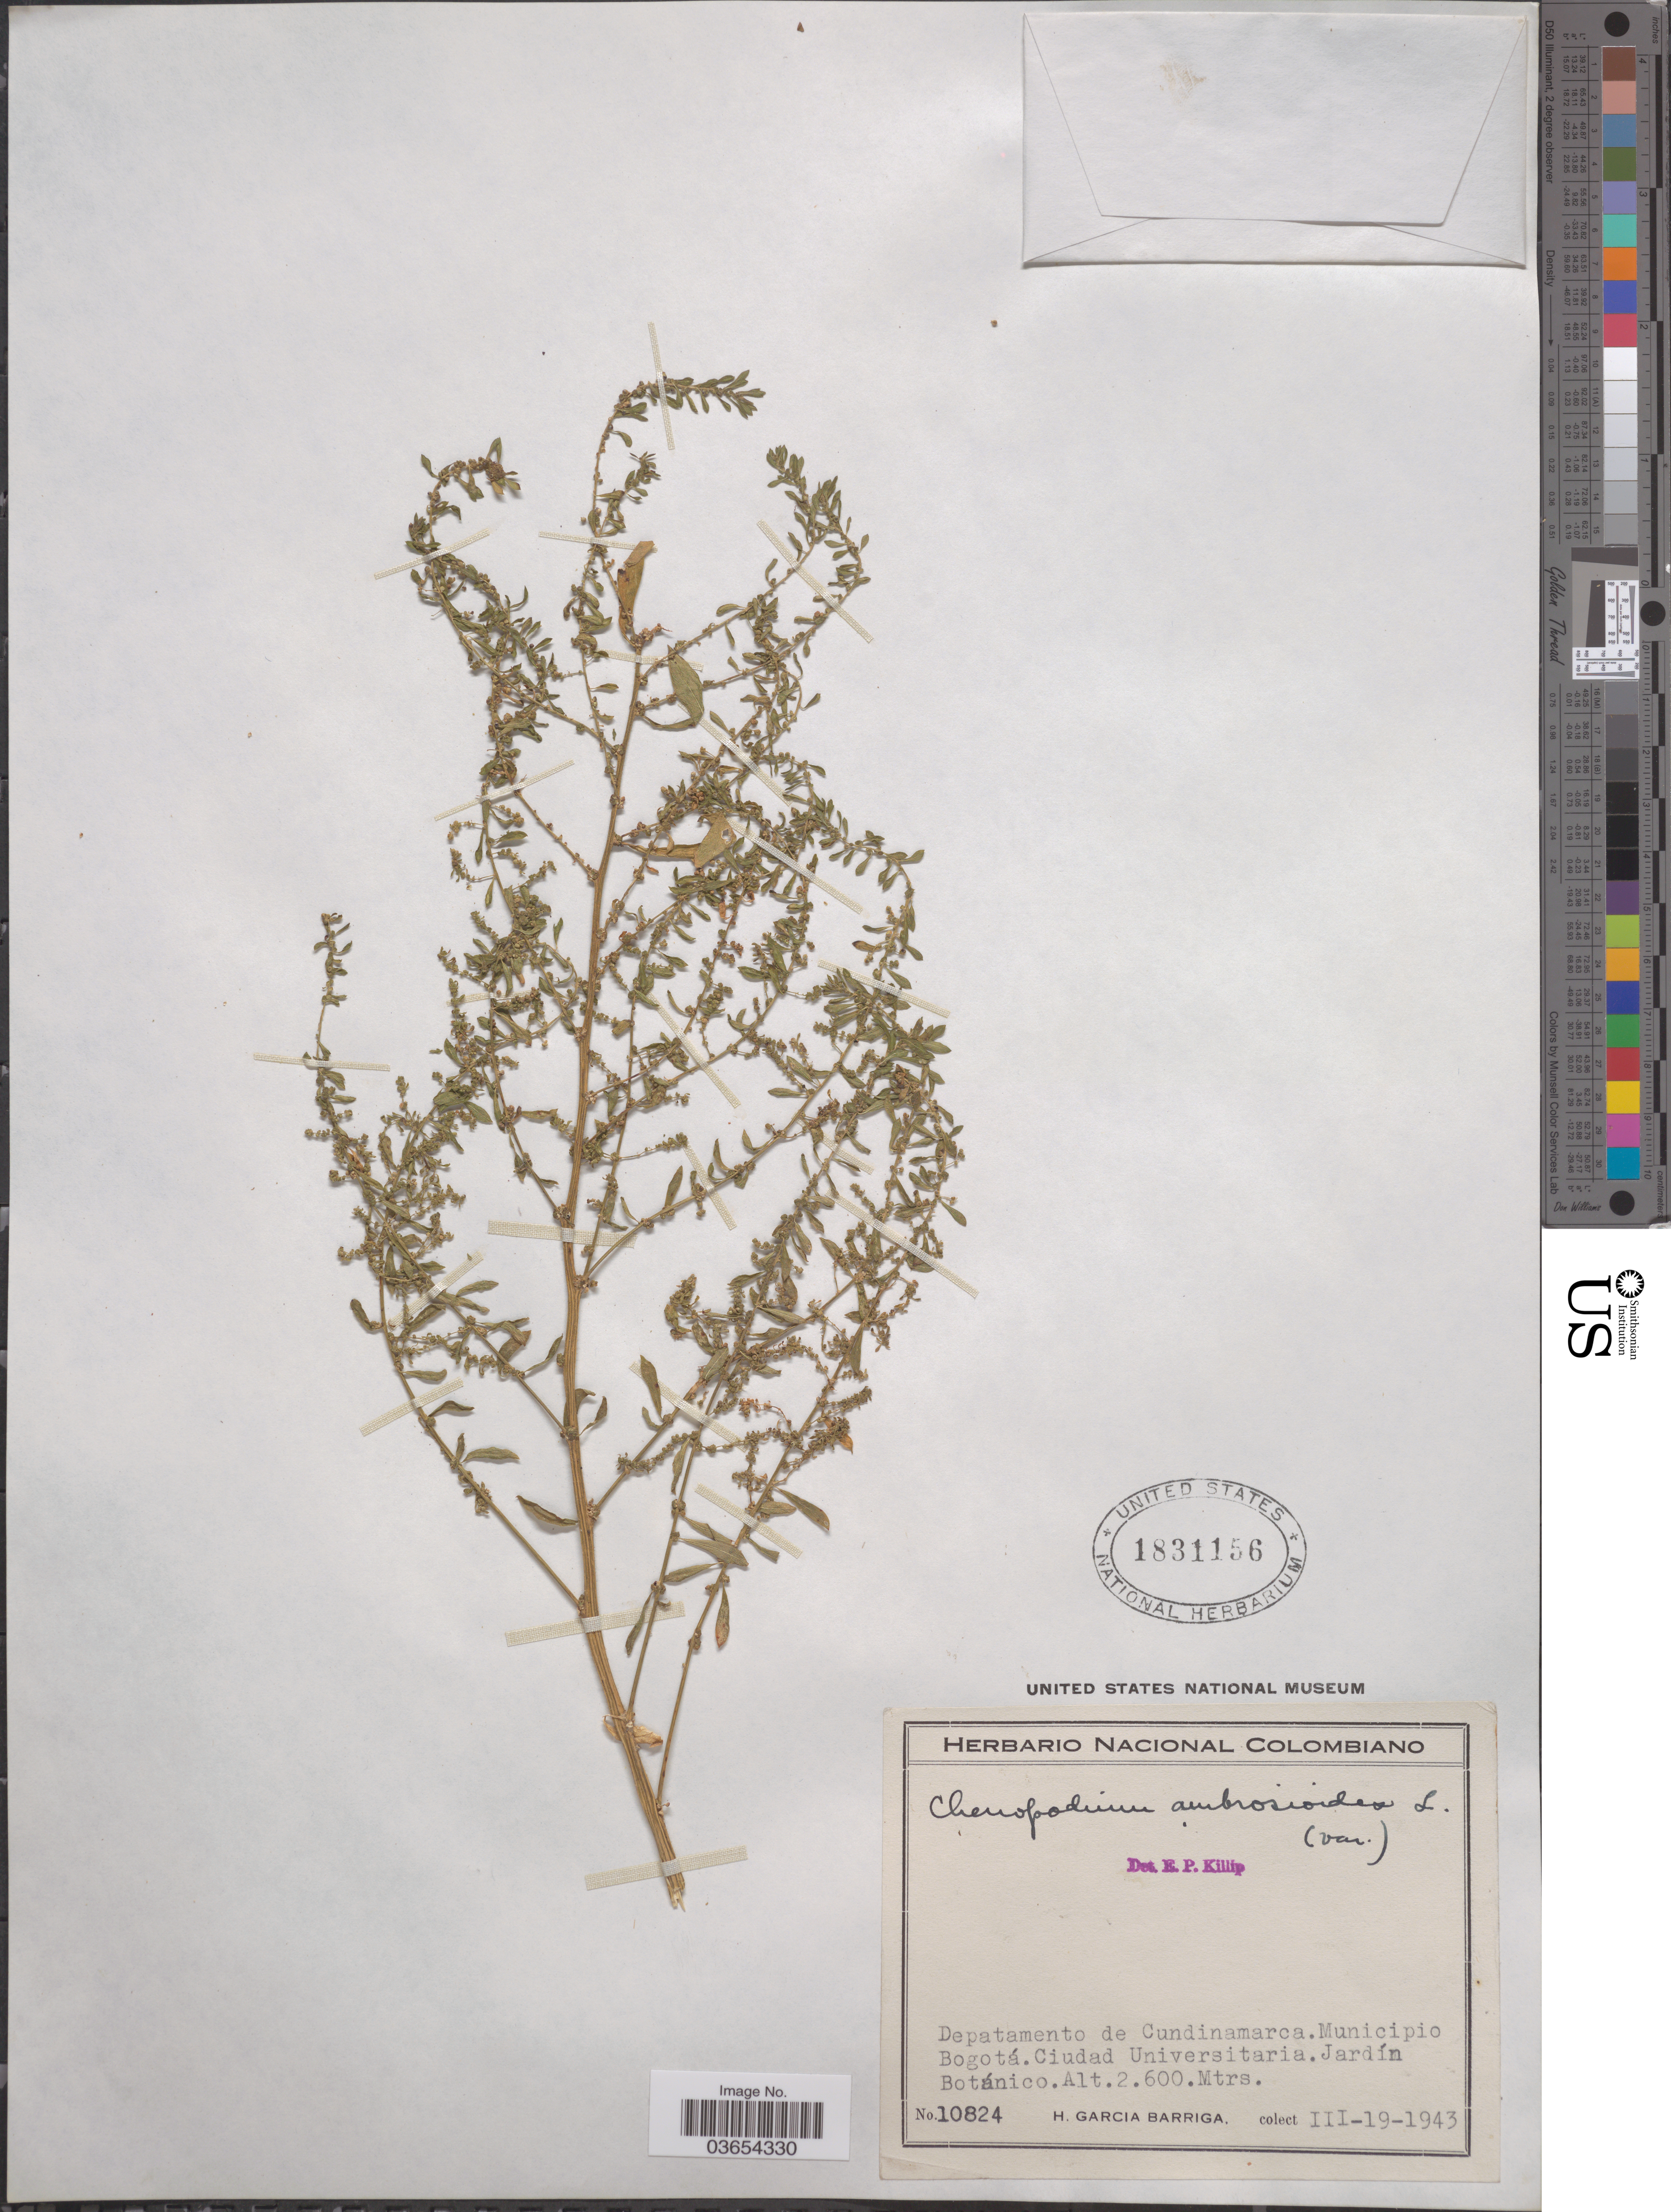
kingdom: Plantae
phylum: Tracheophyta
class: Magnoliopsida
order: Caryophyllales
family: Amaranthaceae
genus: Chenopodium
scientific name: Chenopodium ambrosioides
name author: L.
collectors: H. García Barriga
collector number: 10824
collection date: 1943-03-19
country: Colombia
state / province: Cundinamarca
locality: Depatamento de Cundinamarca. Municipio Bogotá. Ciudad Universitaria. Jardín Botánico.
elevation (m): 2600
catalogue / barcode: US 1831156